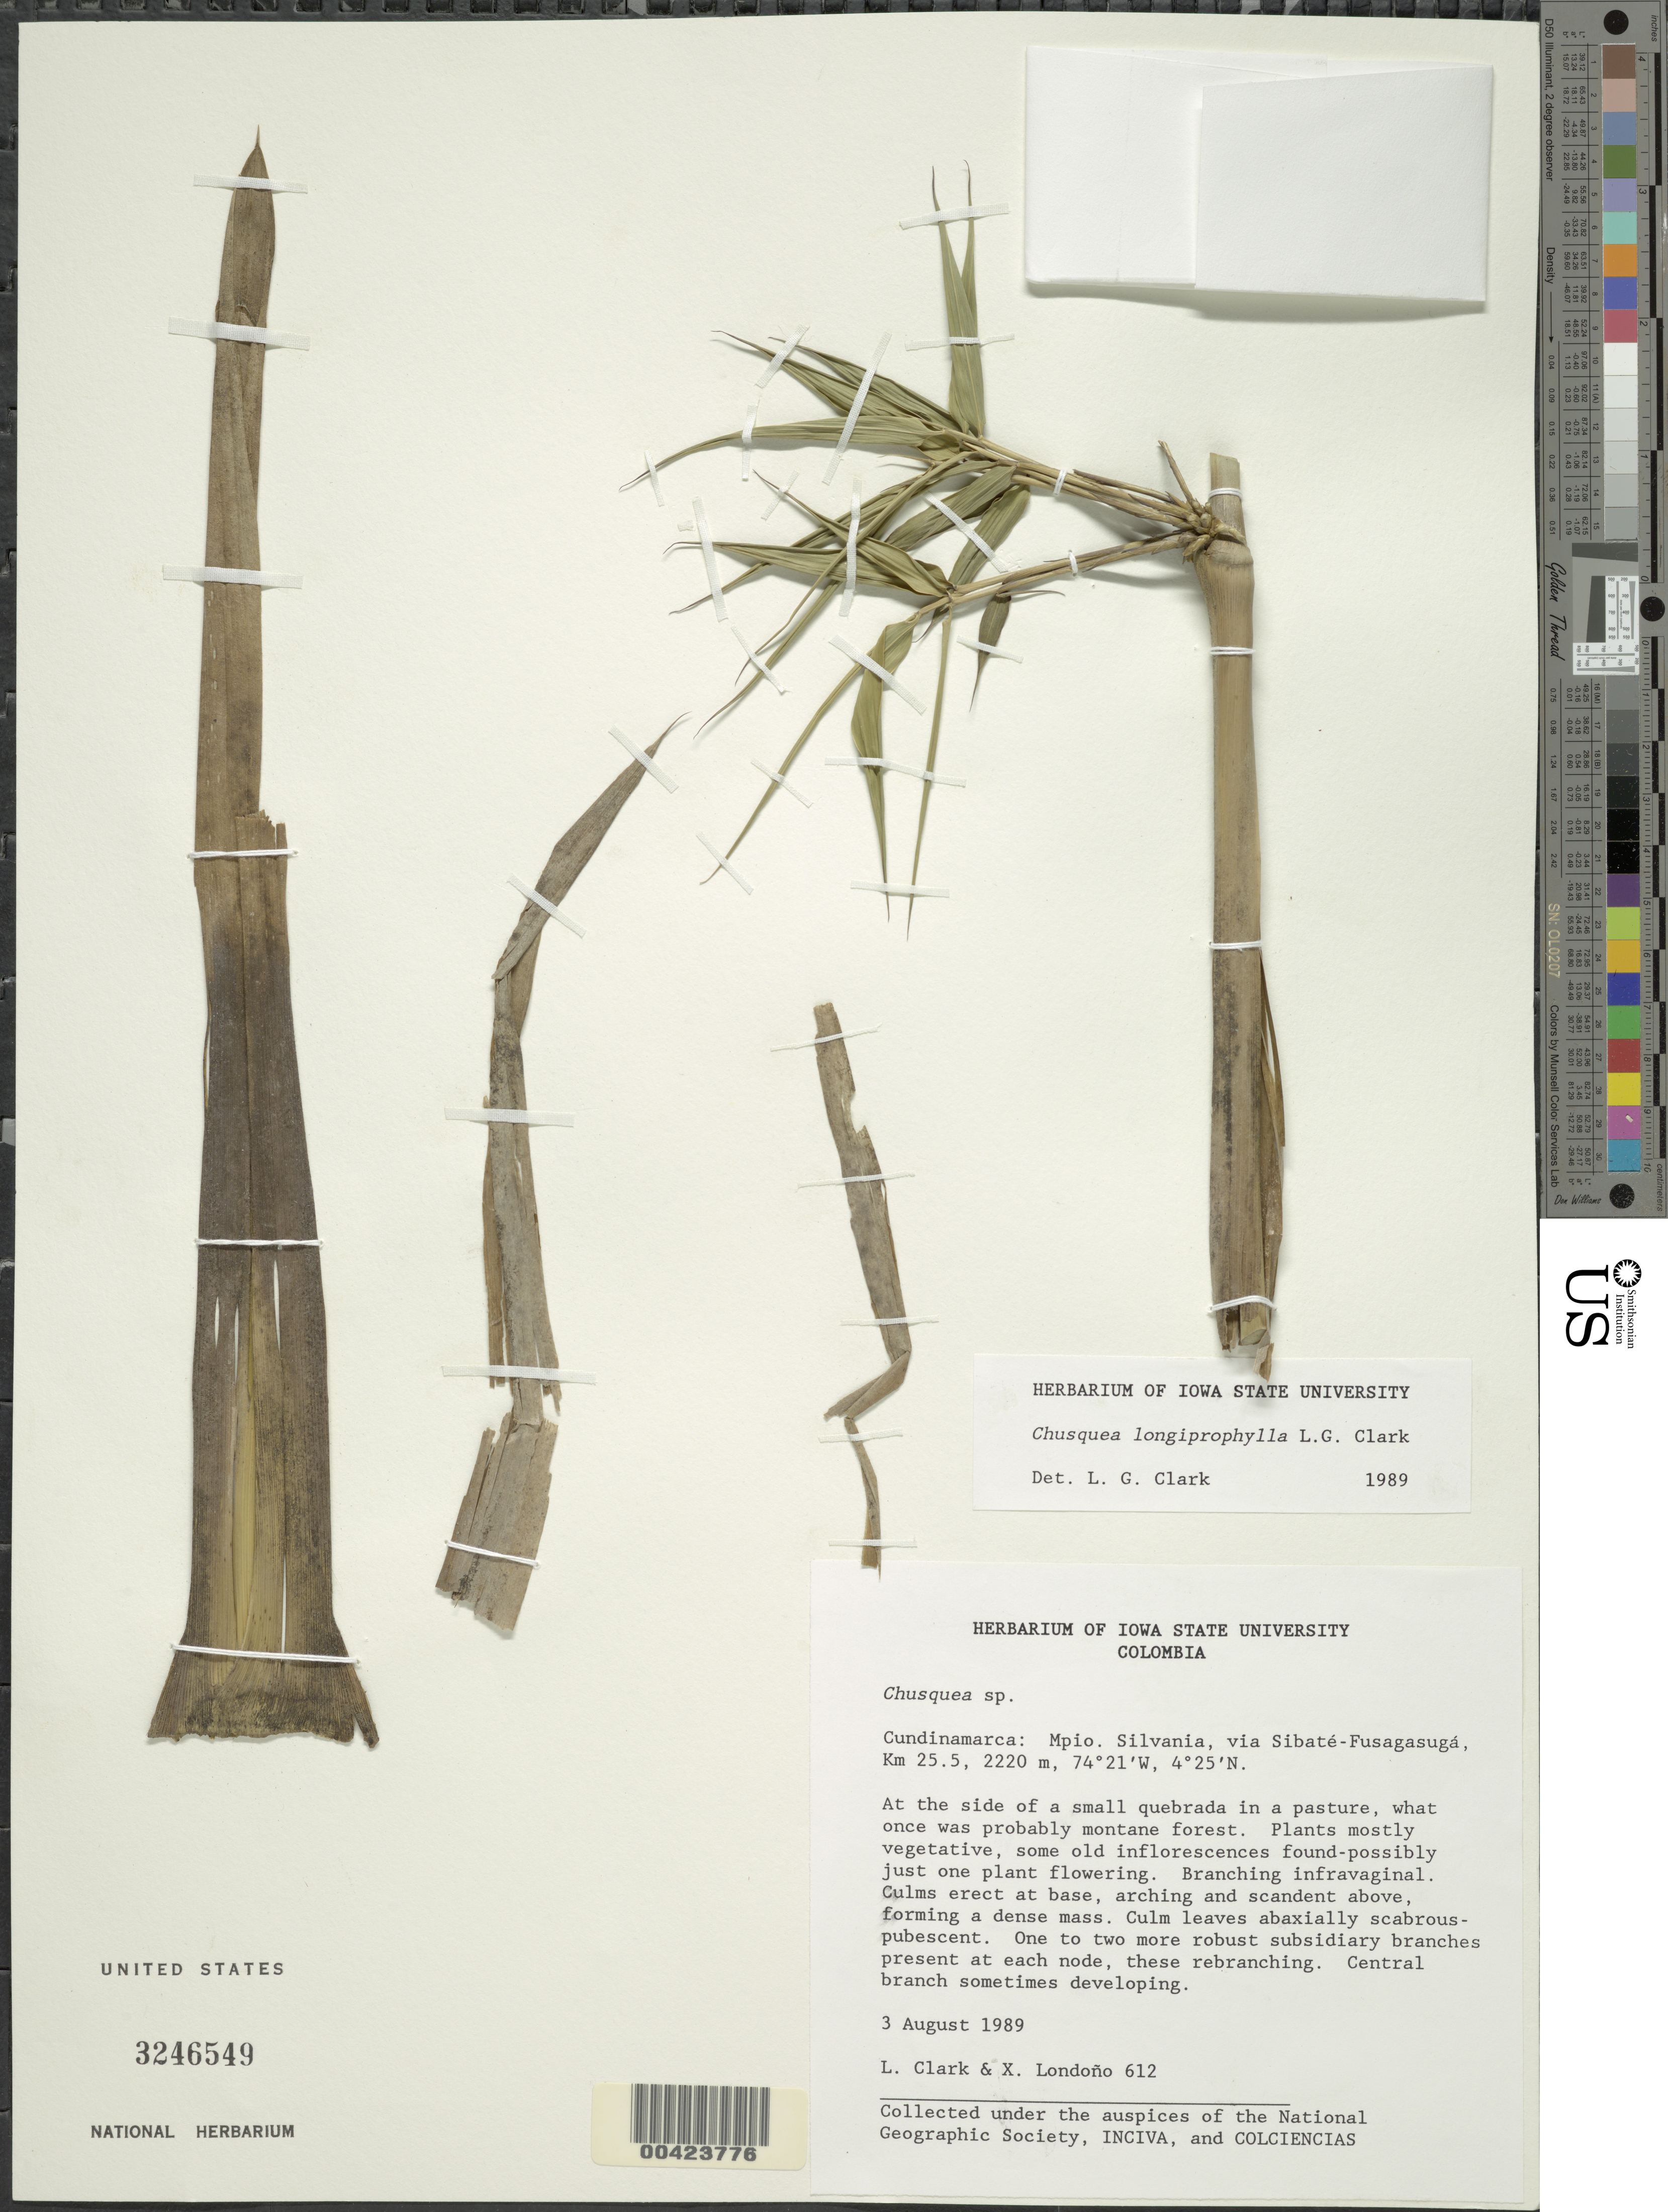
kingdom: Plantae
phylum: Tracheophyta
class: Liliopsida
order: Poales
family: Poaceae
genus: Chusquea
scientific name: Chusquea longiprophylla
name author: L.G. Clark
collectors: L. G. Clark & X. Londoño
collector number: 612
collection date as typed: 03 Aug 1989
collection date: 1989-08-03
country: Colombia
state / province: Cundinamarca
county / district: Silvania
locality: Via Sibate - Fusagasugá, km. 25.5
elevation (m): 2220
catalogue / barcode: US 3246549